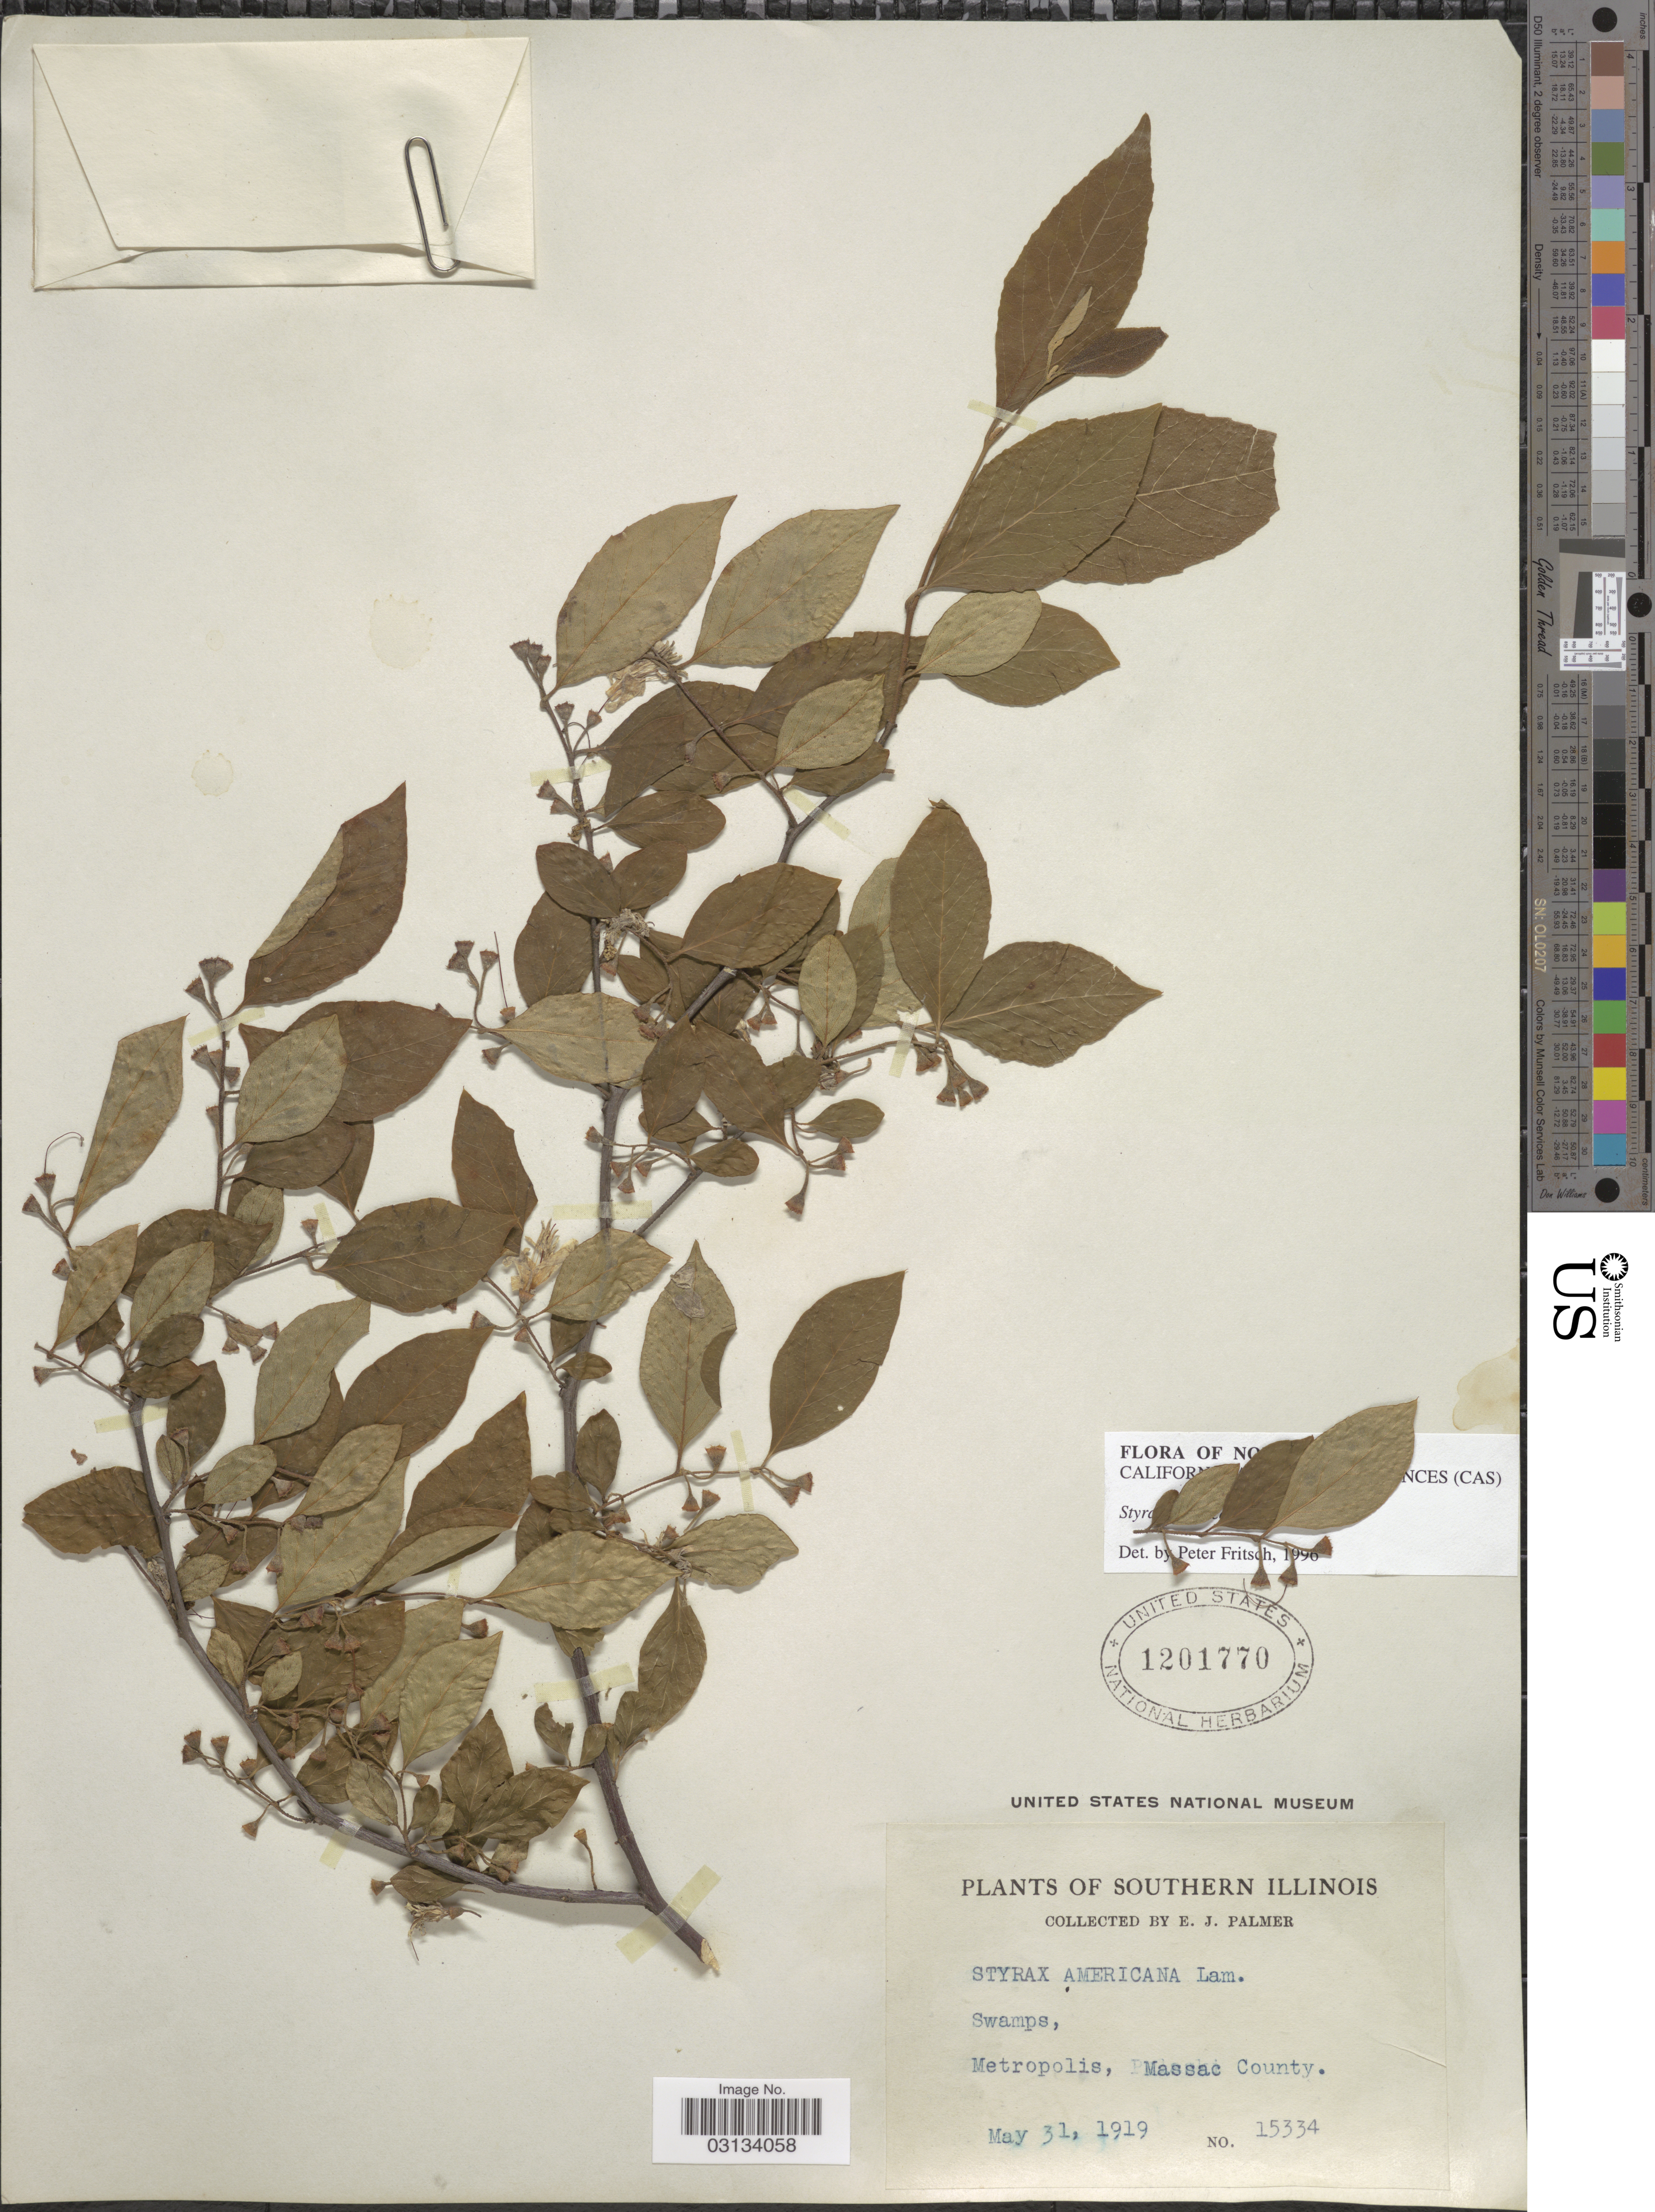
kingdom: Plantae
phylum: Tracheophyta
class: Magnoliopsida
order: Ericales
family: Styracaceae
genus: Styrax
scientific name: Styrax americanus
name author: Lam.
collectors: E. J. Palmer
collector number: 15334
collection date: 1919-05-31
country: United States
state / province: Illinois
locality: Southern Illinois. Metropolis, Massac County.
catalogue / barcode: US 1201770